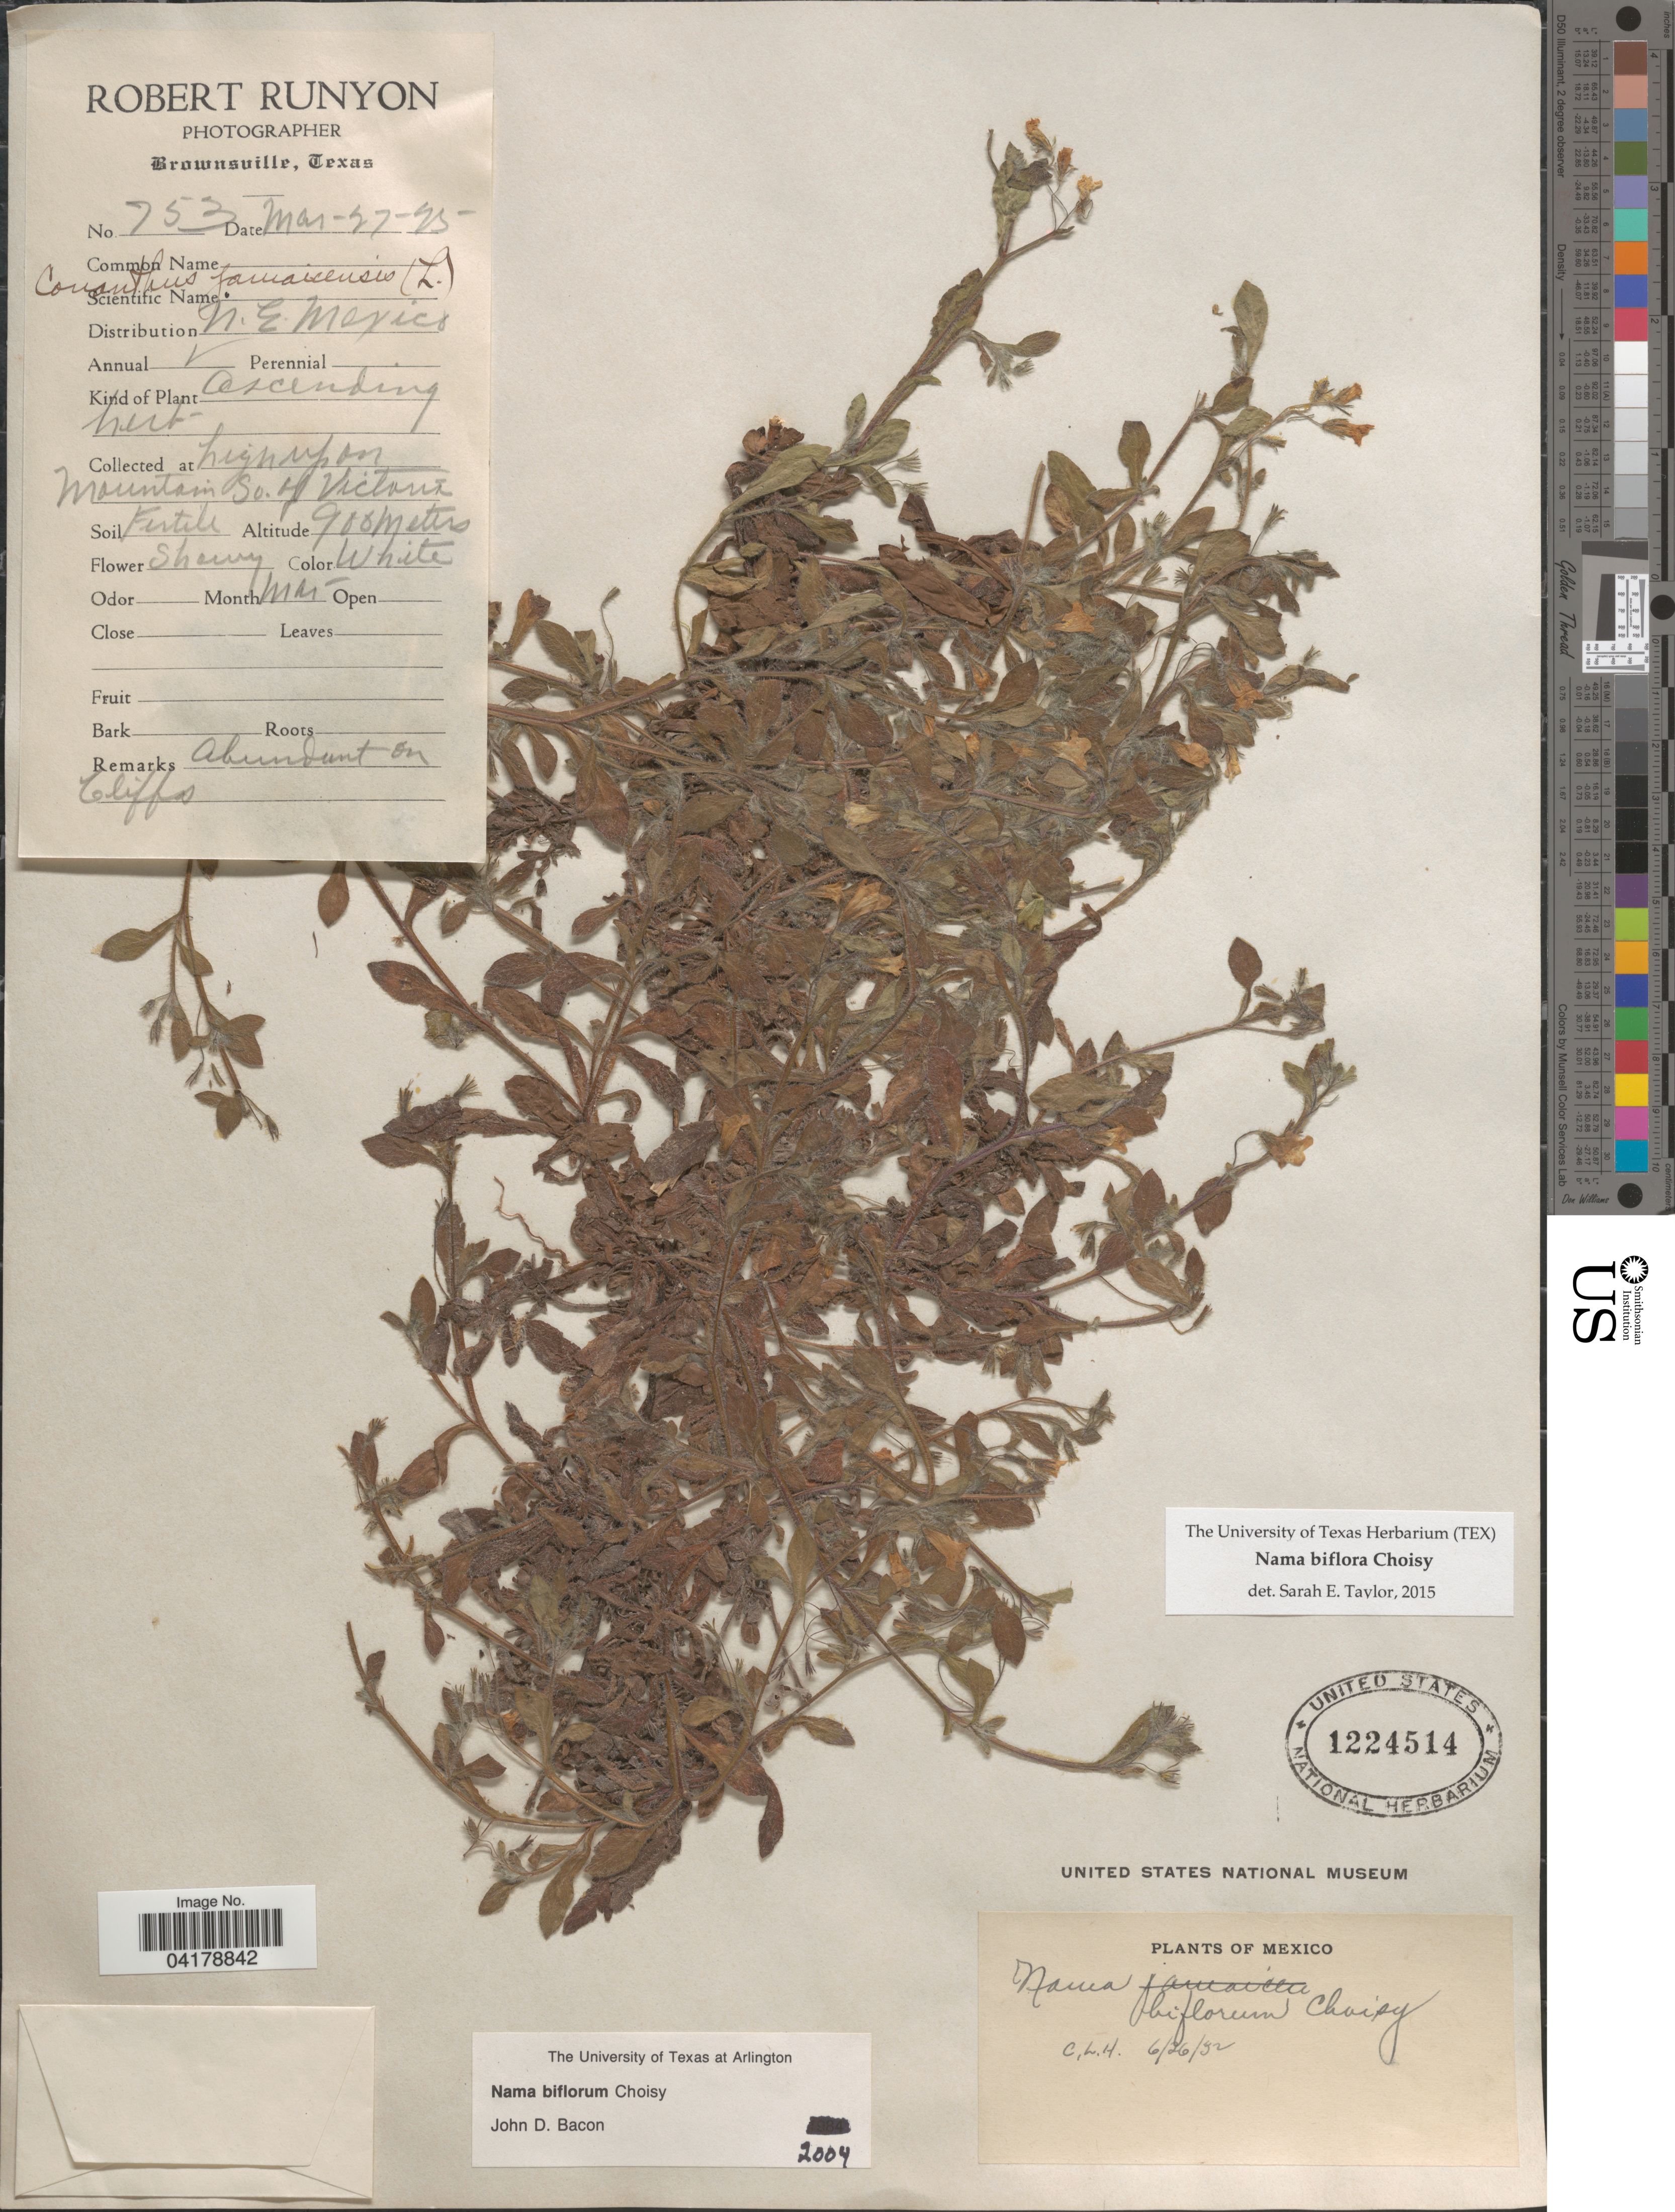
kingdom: Plantae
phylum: Tracheophyta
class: Magnoliopsida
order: Boraginales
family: Namaceae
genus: Nama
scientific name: Nama biflora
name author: Choisy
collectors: R. Runyon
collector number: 753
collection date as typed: Transcribed d/m/y: 27/5/25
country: Mexico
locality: N. E. Mexico. High upon Mountain So. of Victoria.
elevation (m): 900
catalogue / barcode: US 1224514